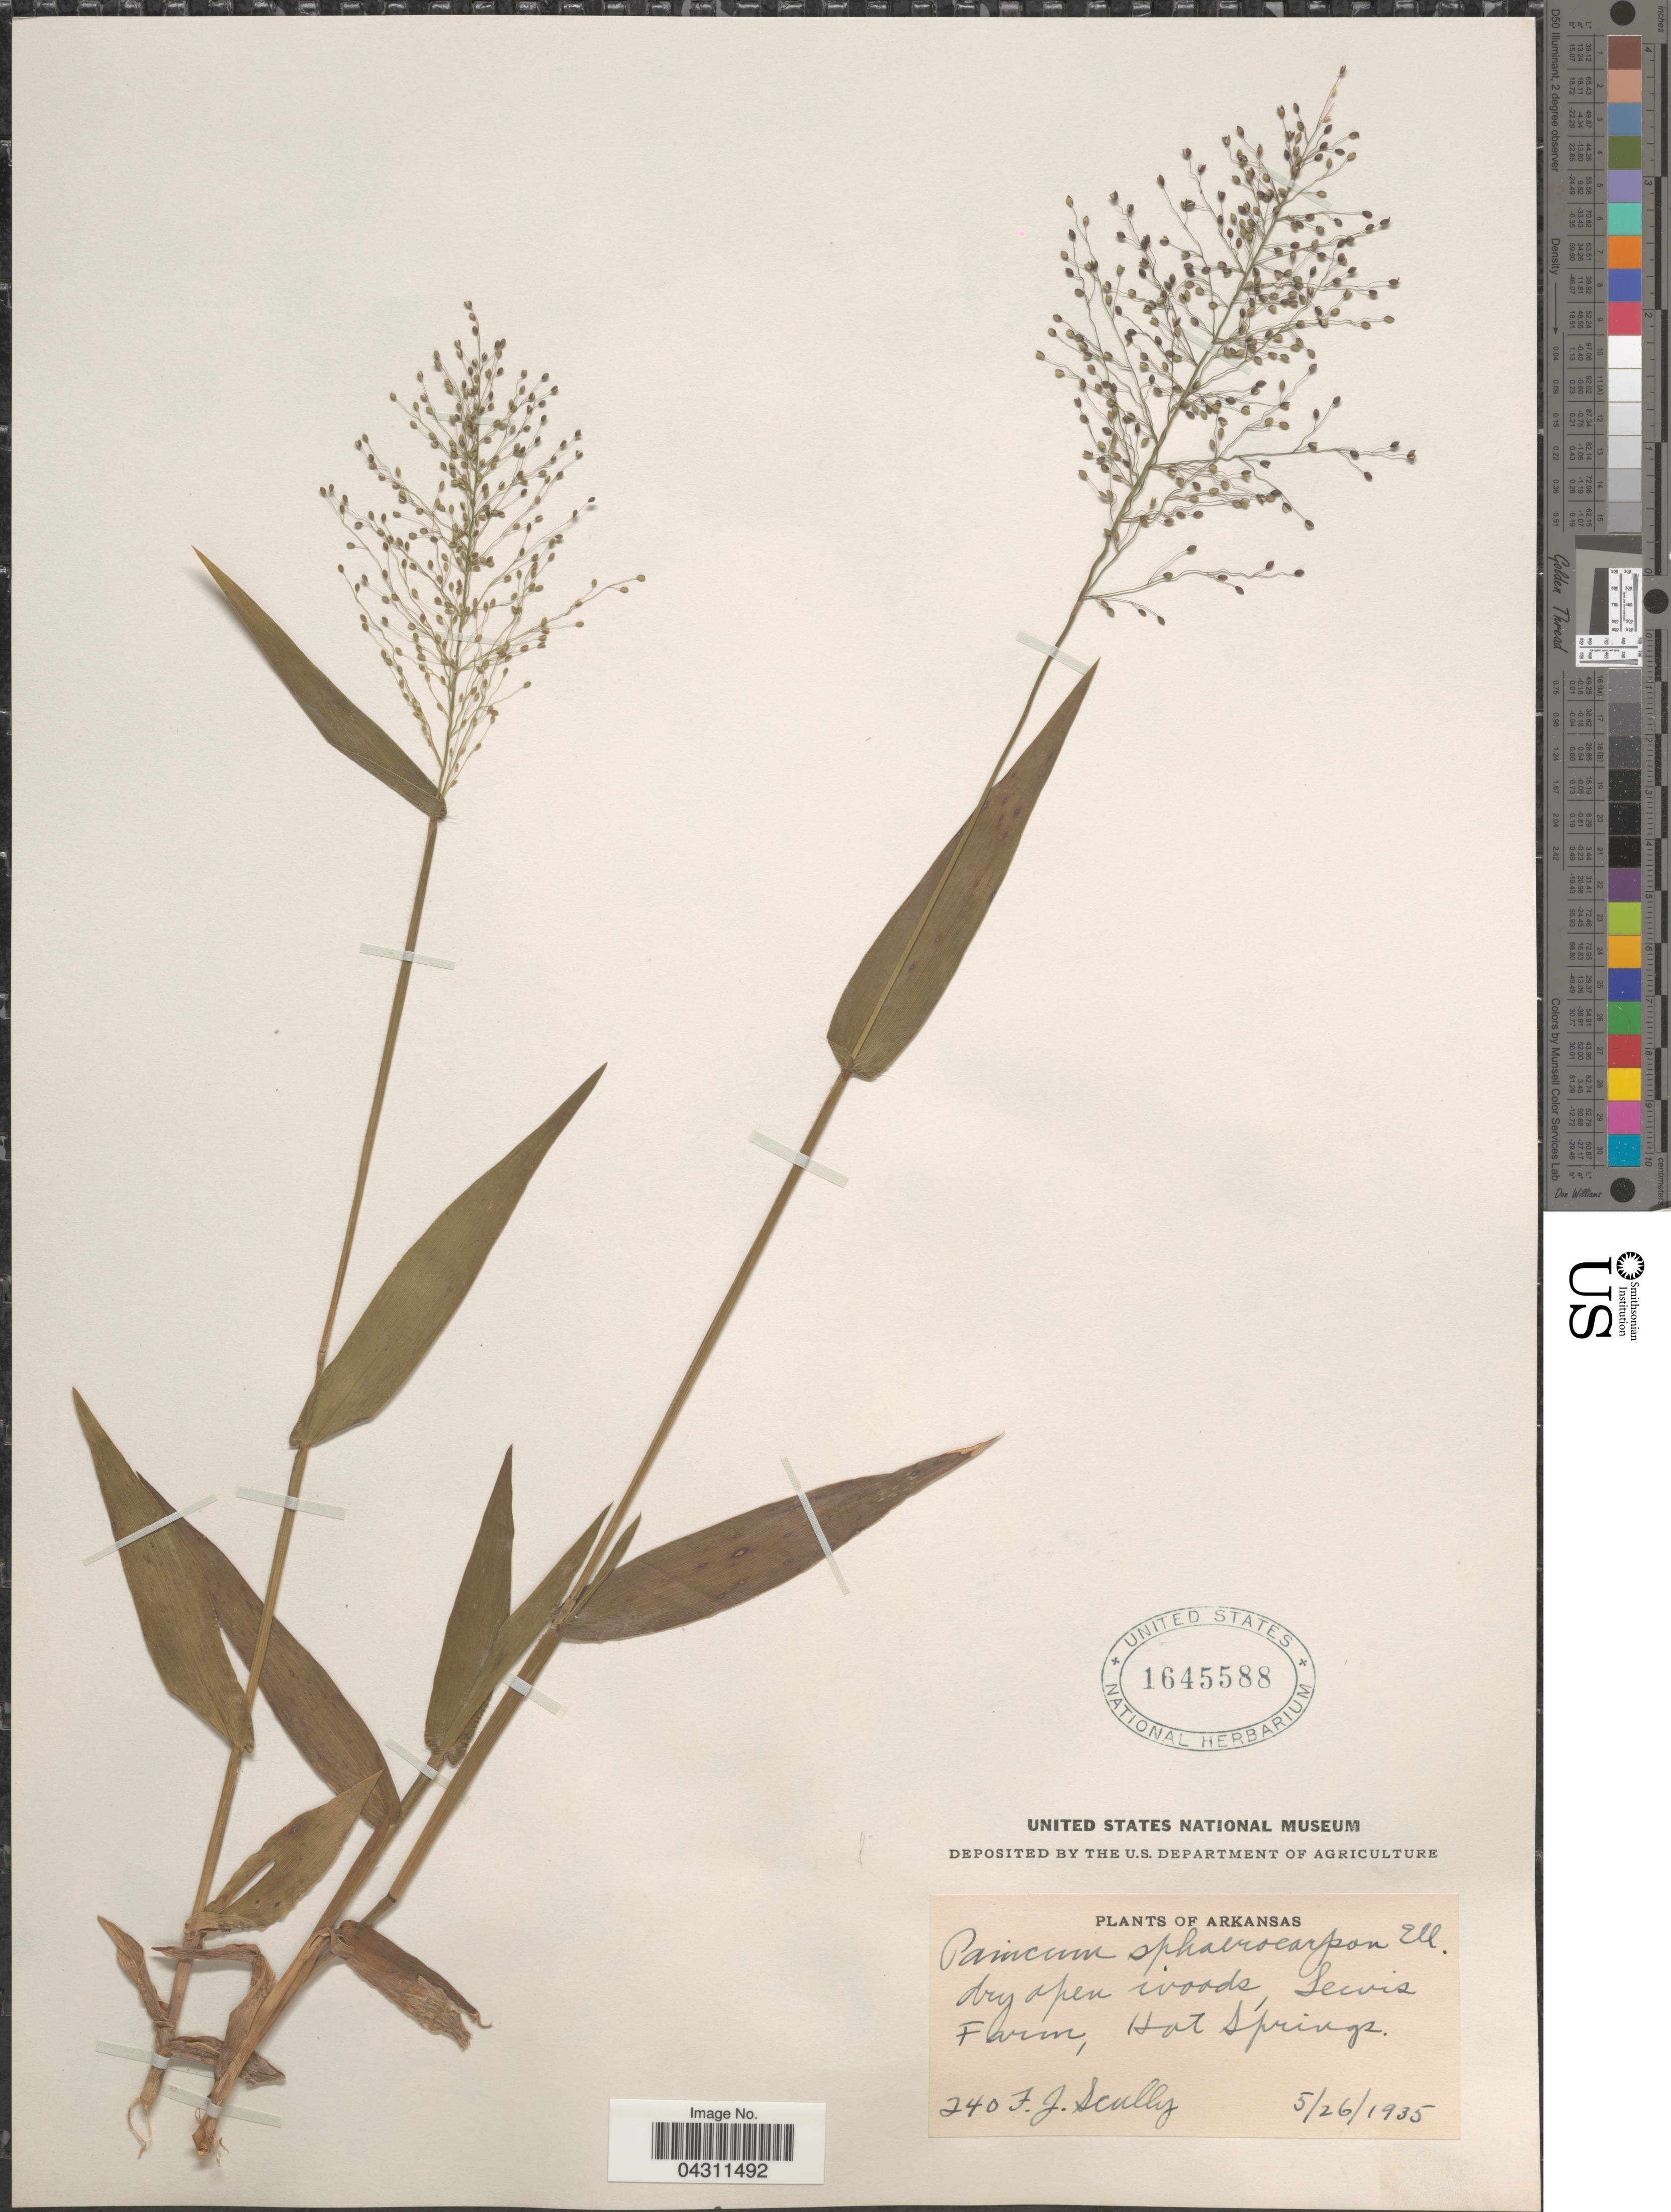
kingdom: Plantae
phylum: Tracheophyta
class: Liliopsida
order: Poales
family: Poaceae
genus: Dichanthelium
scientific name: Dichanthelium sphaerocarpon var. sphaerocarpon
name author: (Elliott) Gould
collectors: F. Scully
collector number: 240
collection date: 1935-05-26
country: United States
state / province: Arkansas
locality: Dry open woods, Lewis Farm, Hot Springs.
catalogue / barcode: US 1645588